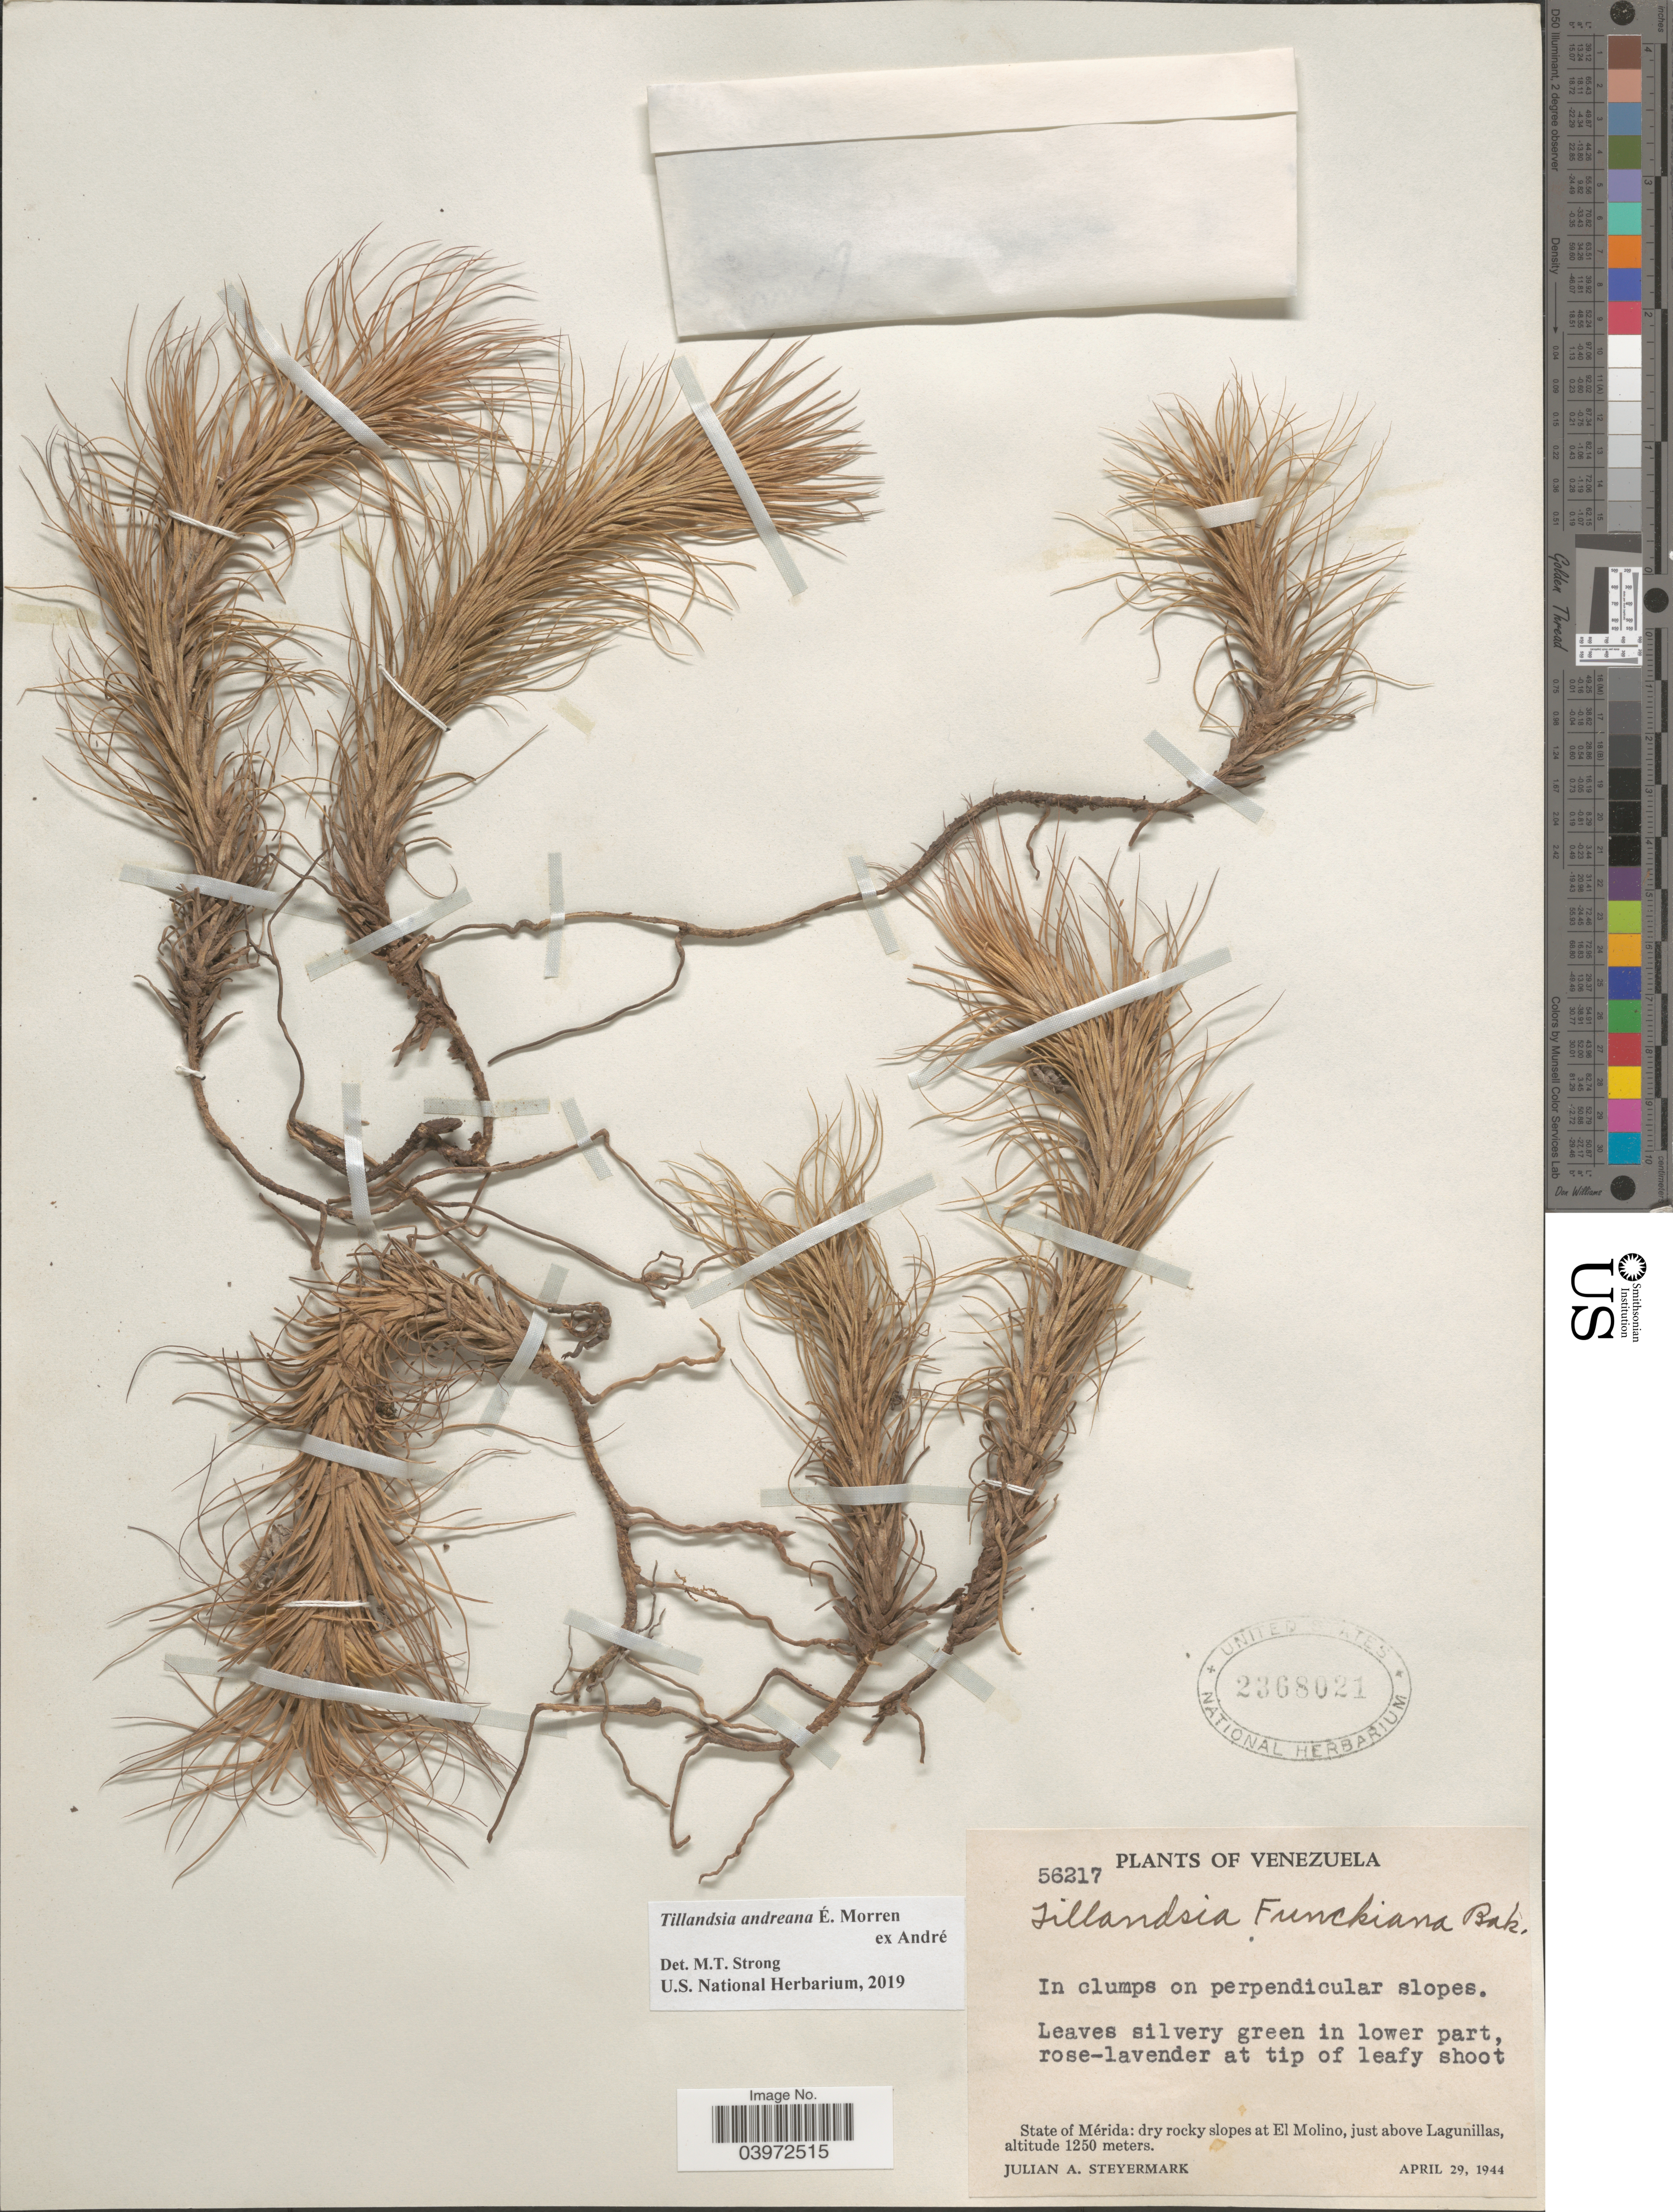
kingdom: Plantae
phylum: Tracheophyta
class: Liliopsida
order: Poales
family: Bromeliaceae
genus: Tillandsia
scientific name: Tillandsia andreana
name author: É. Morren ex André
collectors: J. Steyermark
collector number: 56217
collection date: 1944-04-29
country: Venezuela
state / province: Merida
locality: Slopes at El Molino, just above Lagunillas.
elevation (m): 1250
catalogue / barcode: US 2368021